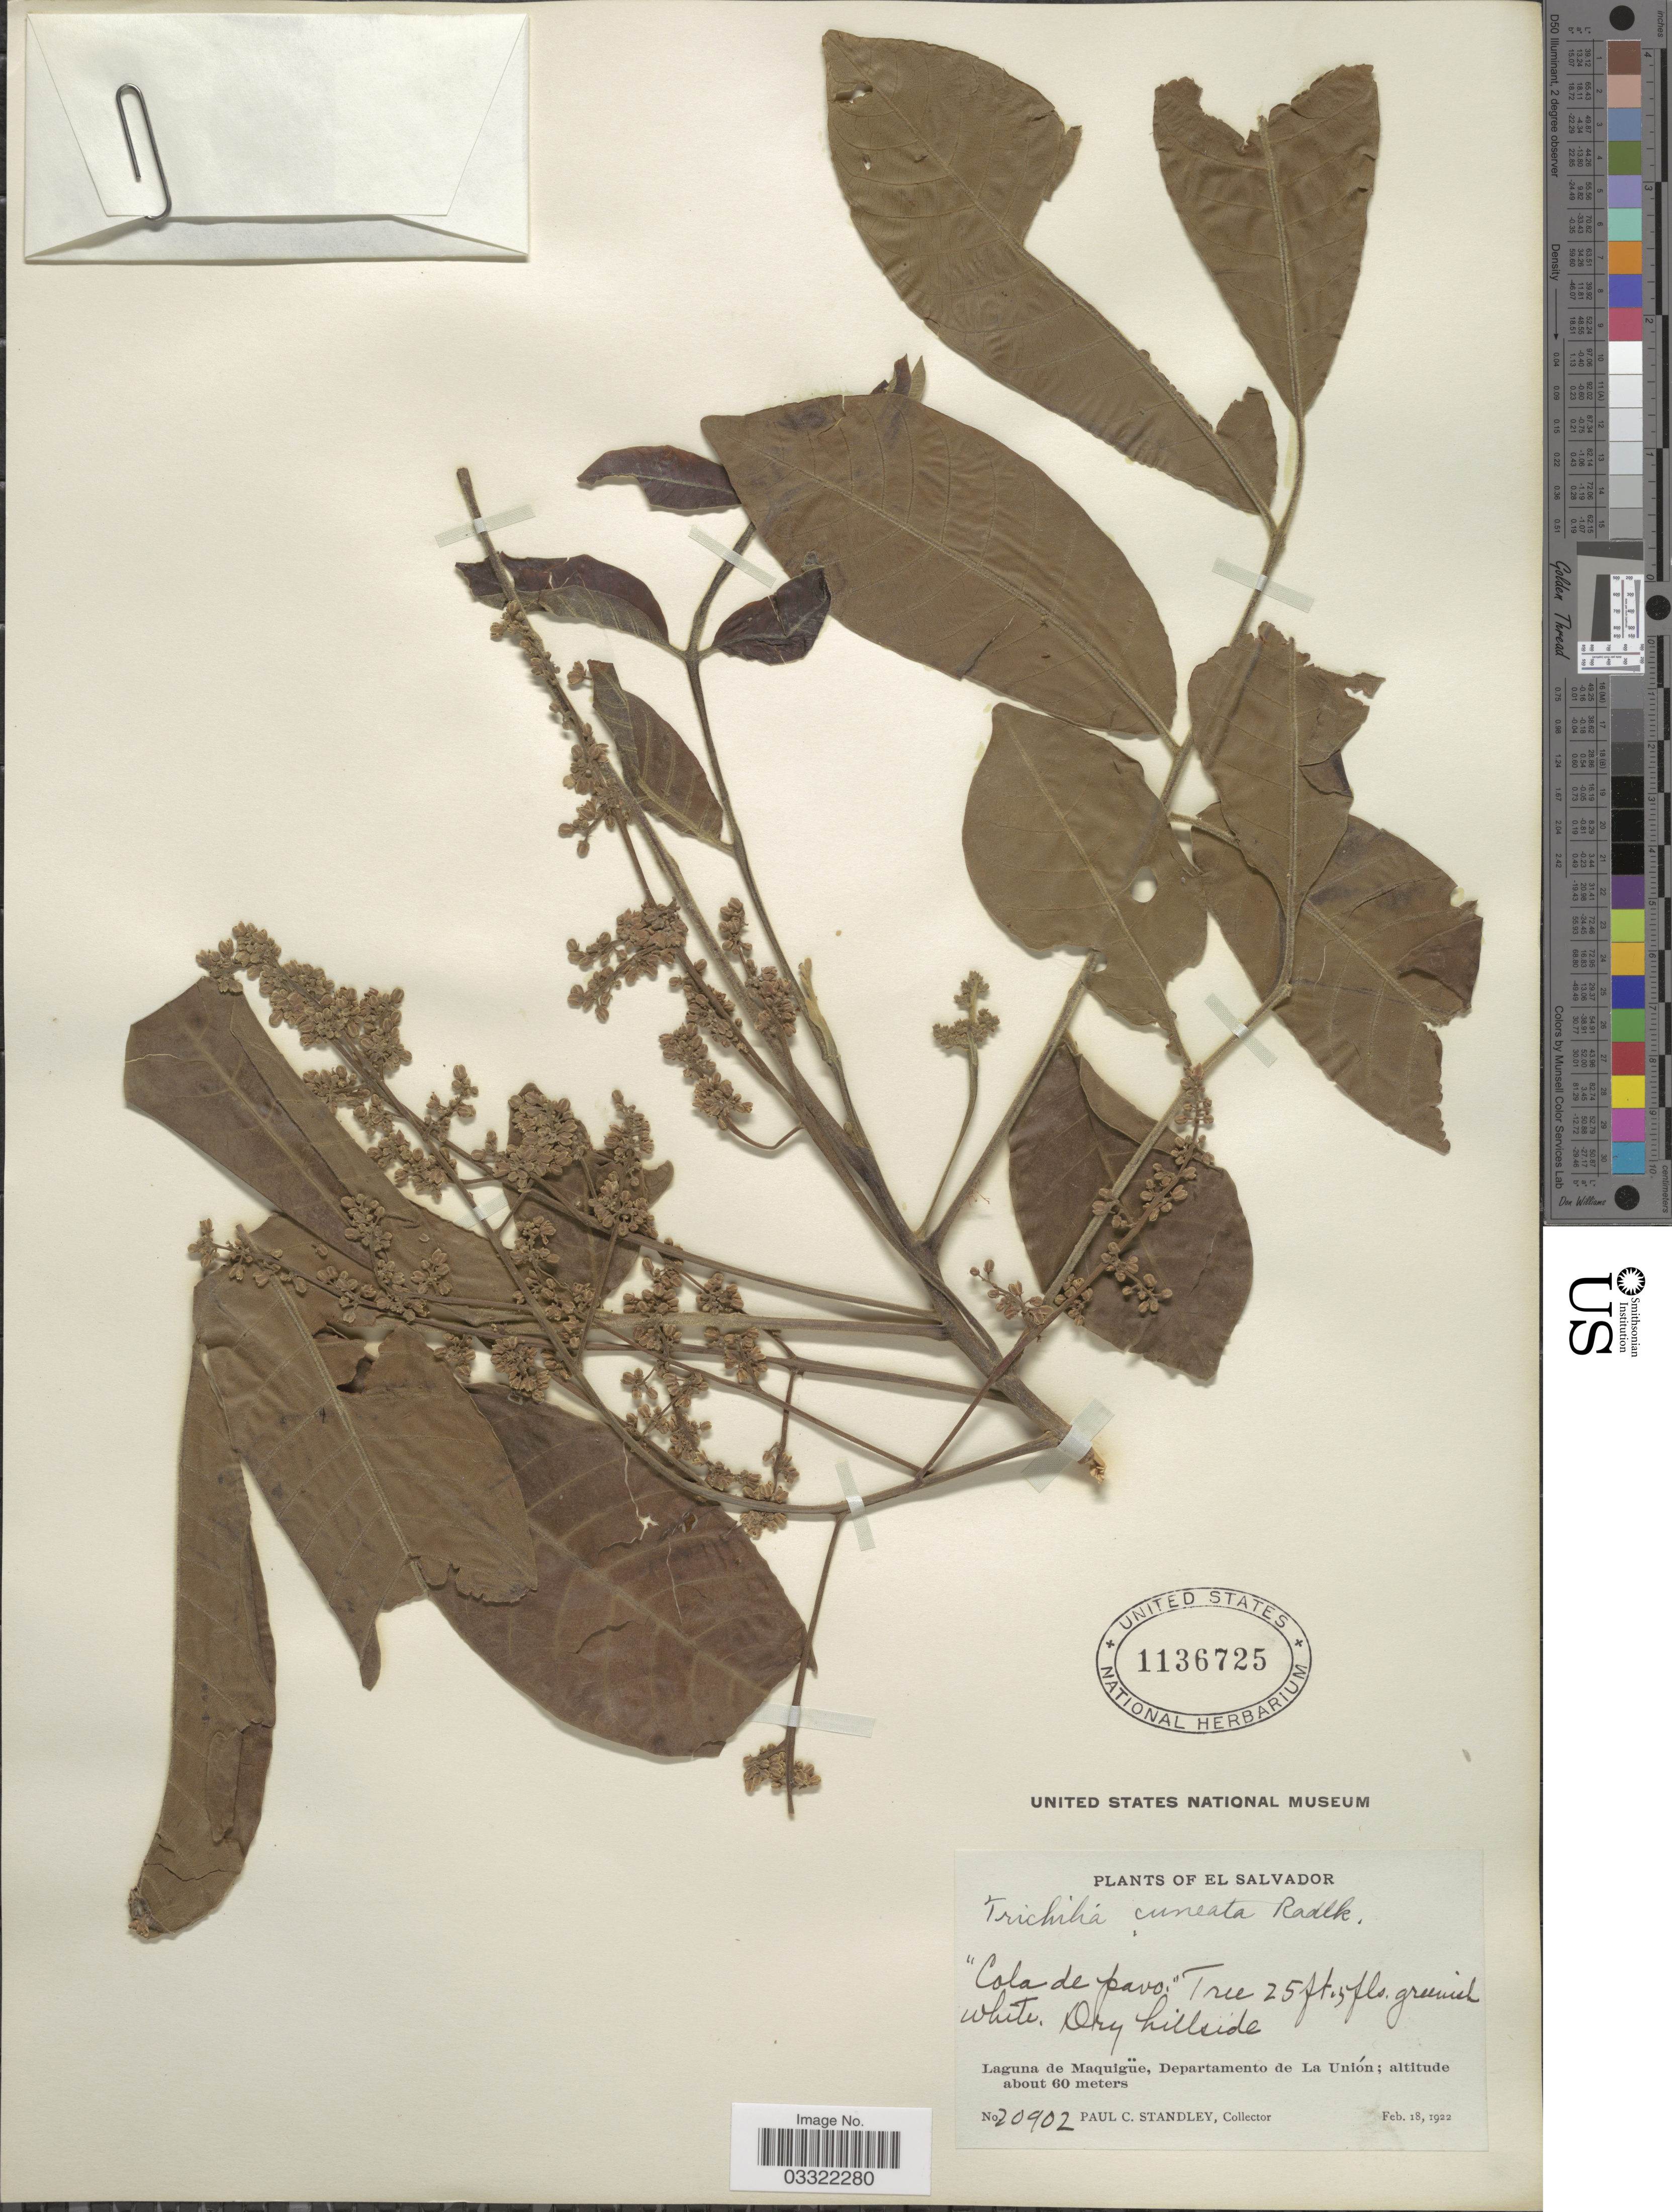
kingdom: Plantae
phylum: Tracheophyta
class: Magnoliopsida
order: Sapindales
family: Meliaceae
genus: Trichilia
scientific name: Trichilia cuneata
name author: Radlk.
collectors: P. C. Standley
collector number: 20902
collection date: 1922-02-18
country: El Salvador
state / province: La Union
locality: Laguna de Maquigüe, Departamento de La Unión.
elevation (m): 60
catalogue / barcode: US 1136725